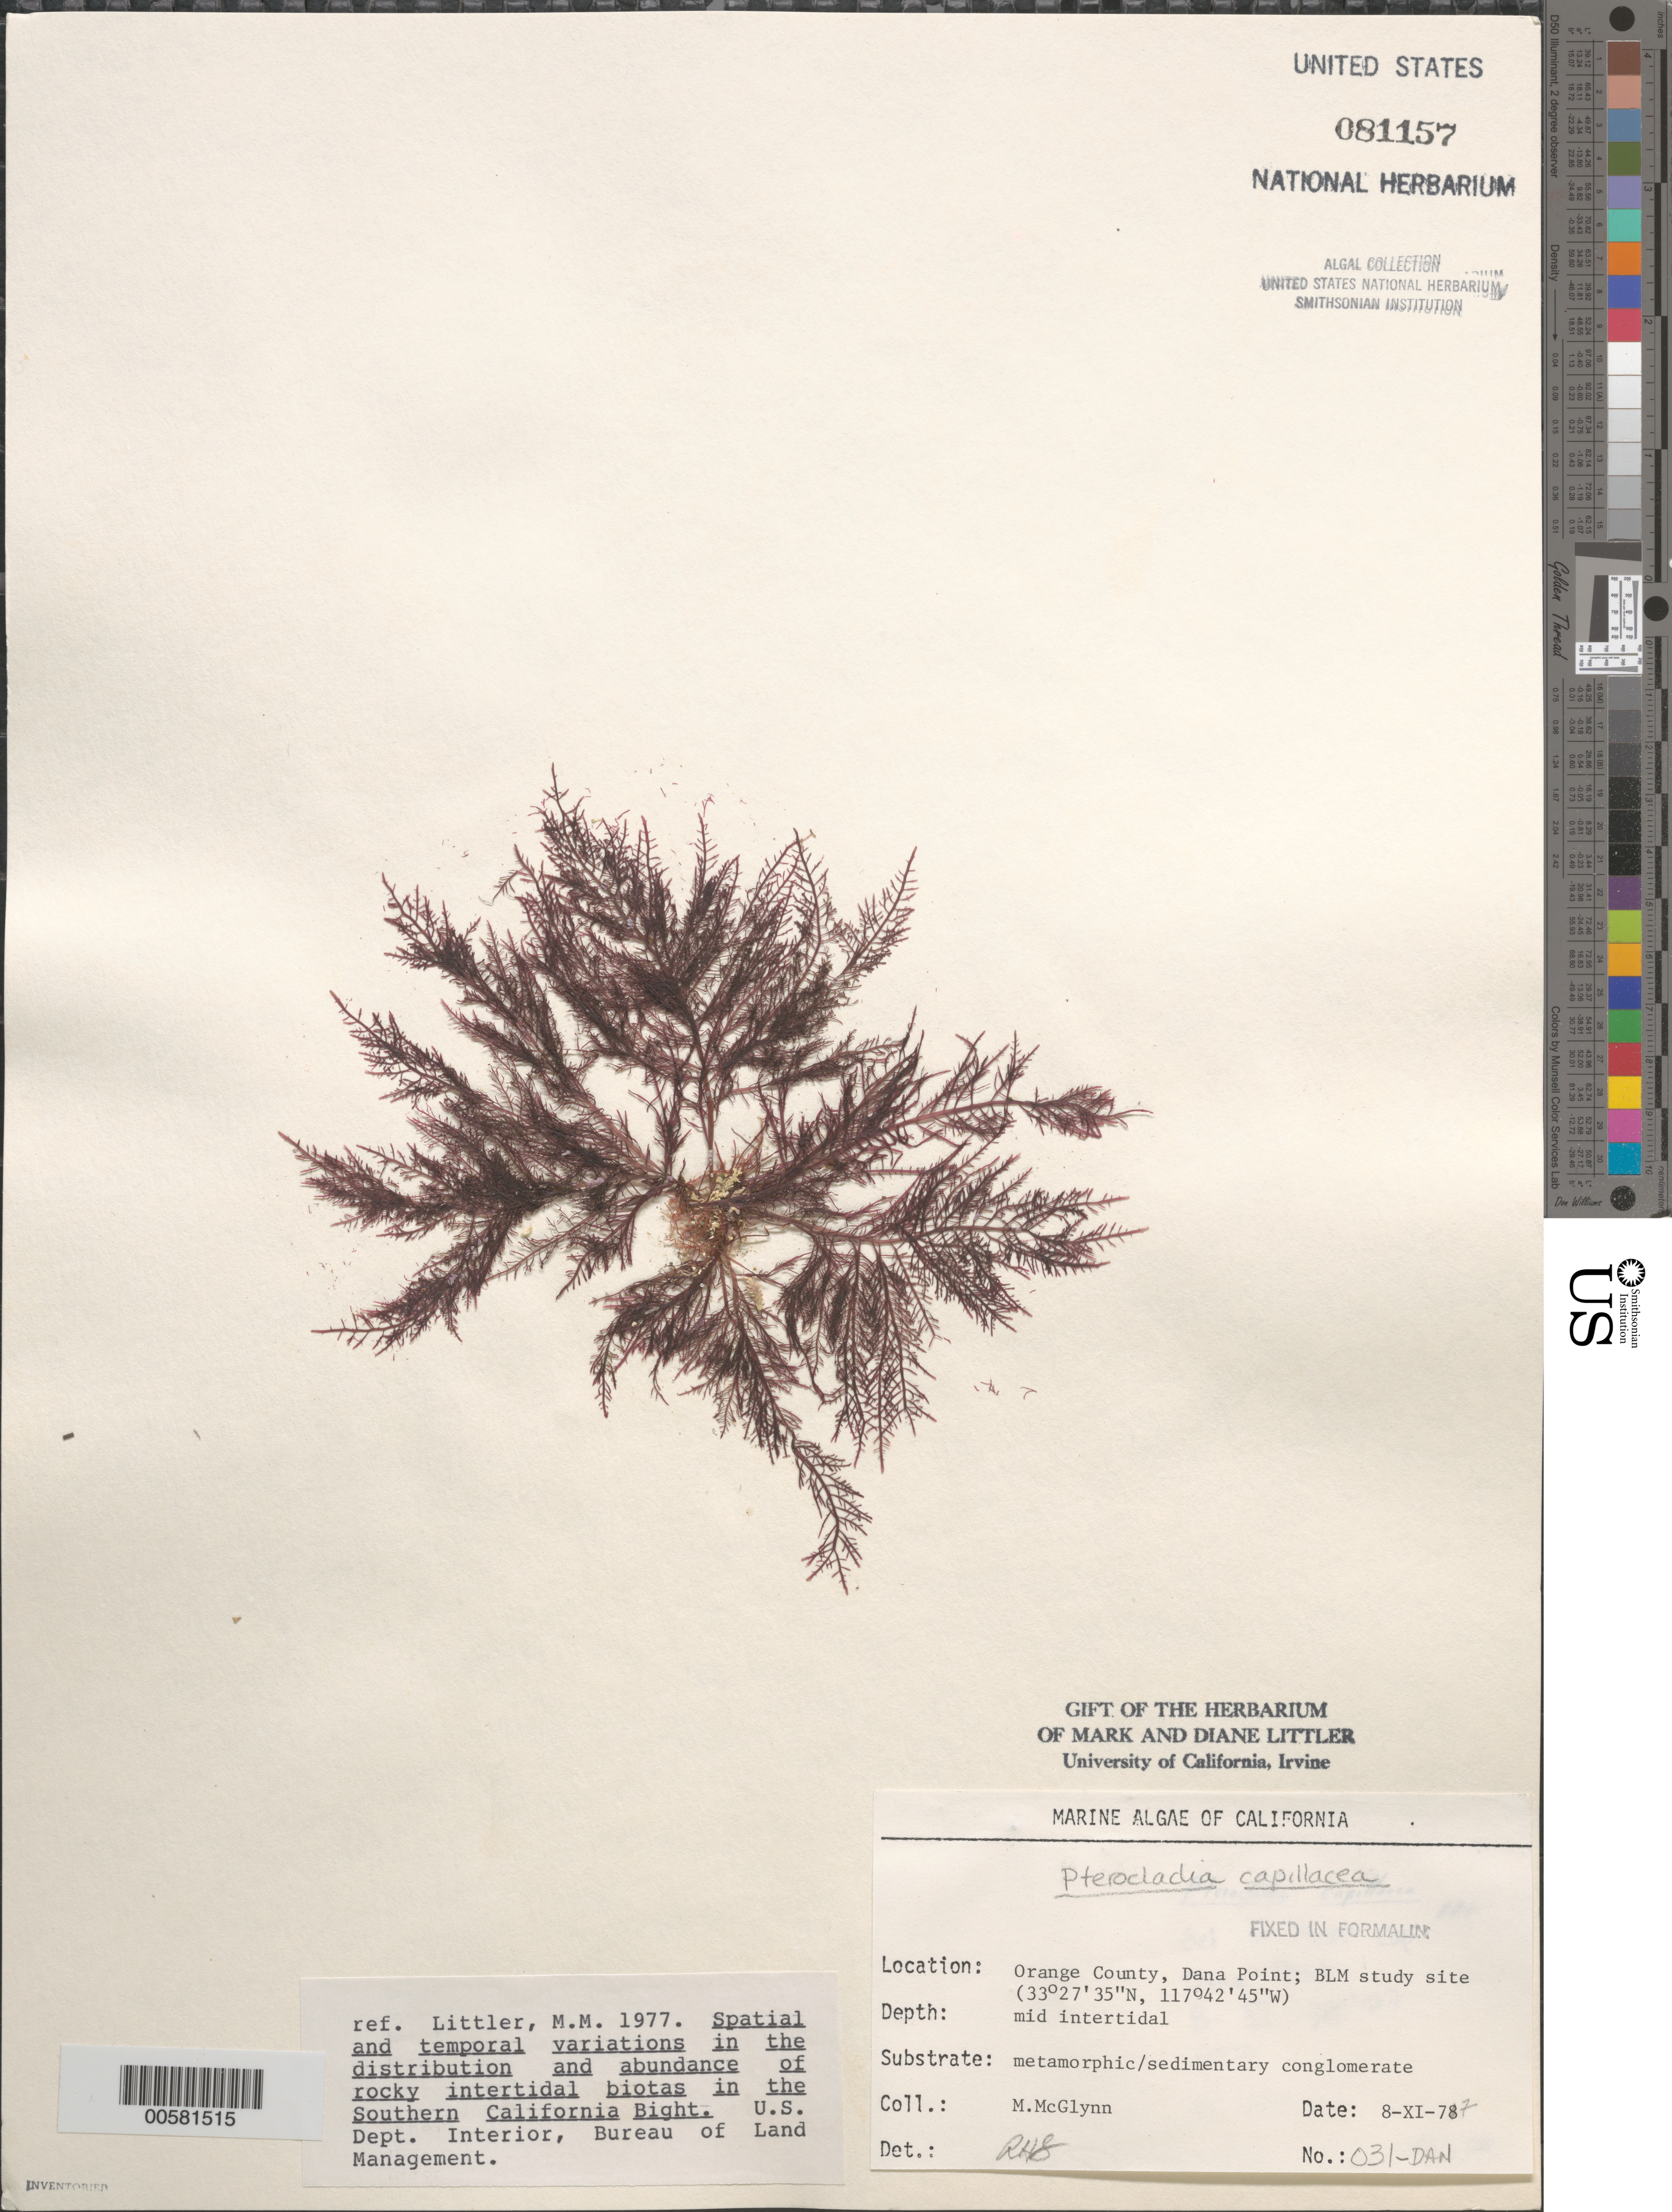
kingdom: Plantae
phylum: Rhodophyta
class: Florideophyceae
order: Gelidiales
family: Pterocladiaceae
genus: Pterocladiella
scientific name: Pterocladiella capillacea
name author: (S.G. Gmel.) Santelices & Hommers.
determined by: Algae name updating Project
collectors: M. McGlynn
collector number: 031-DAN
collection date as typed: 08 Nov 1977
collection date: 1977-11-08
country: United States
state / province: California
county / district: Orange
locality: Dana Point, 1 km north of marina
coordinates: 33 27'35"N, 117 42'45"W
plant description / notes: BLM-SOCALBIGHT Rocky Intertidal Survey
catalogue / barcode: US 81157